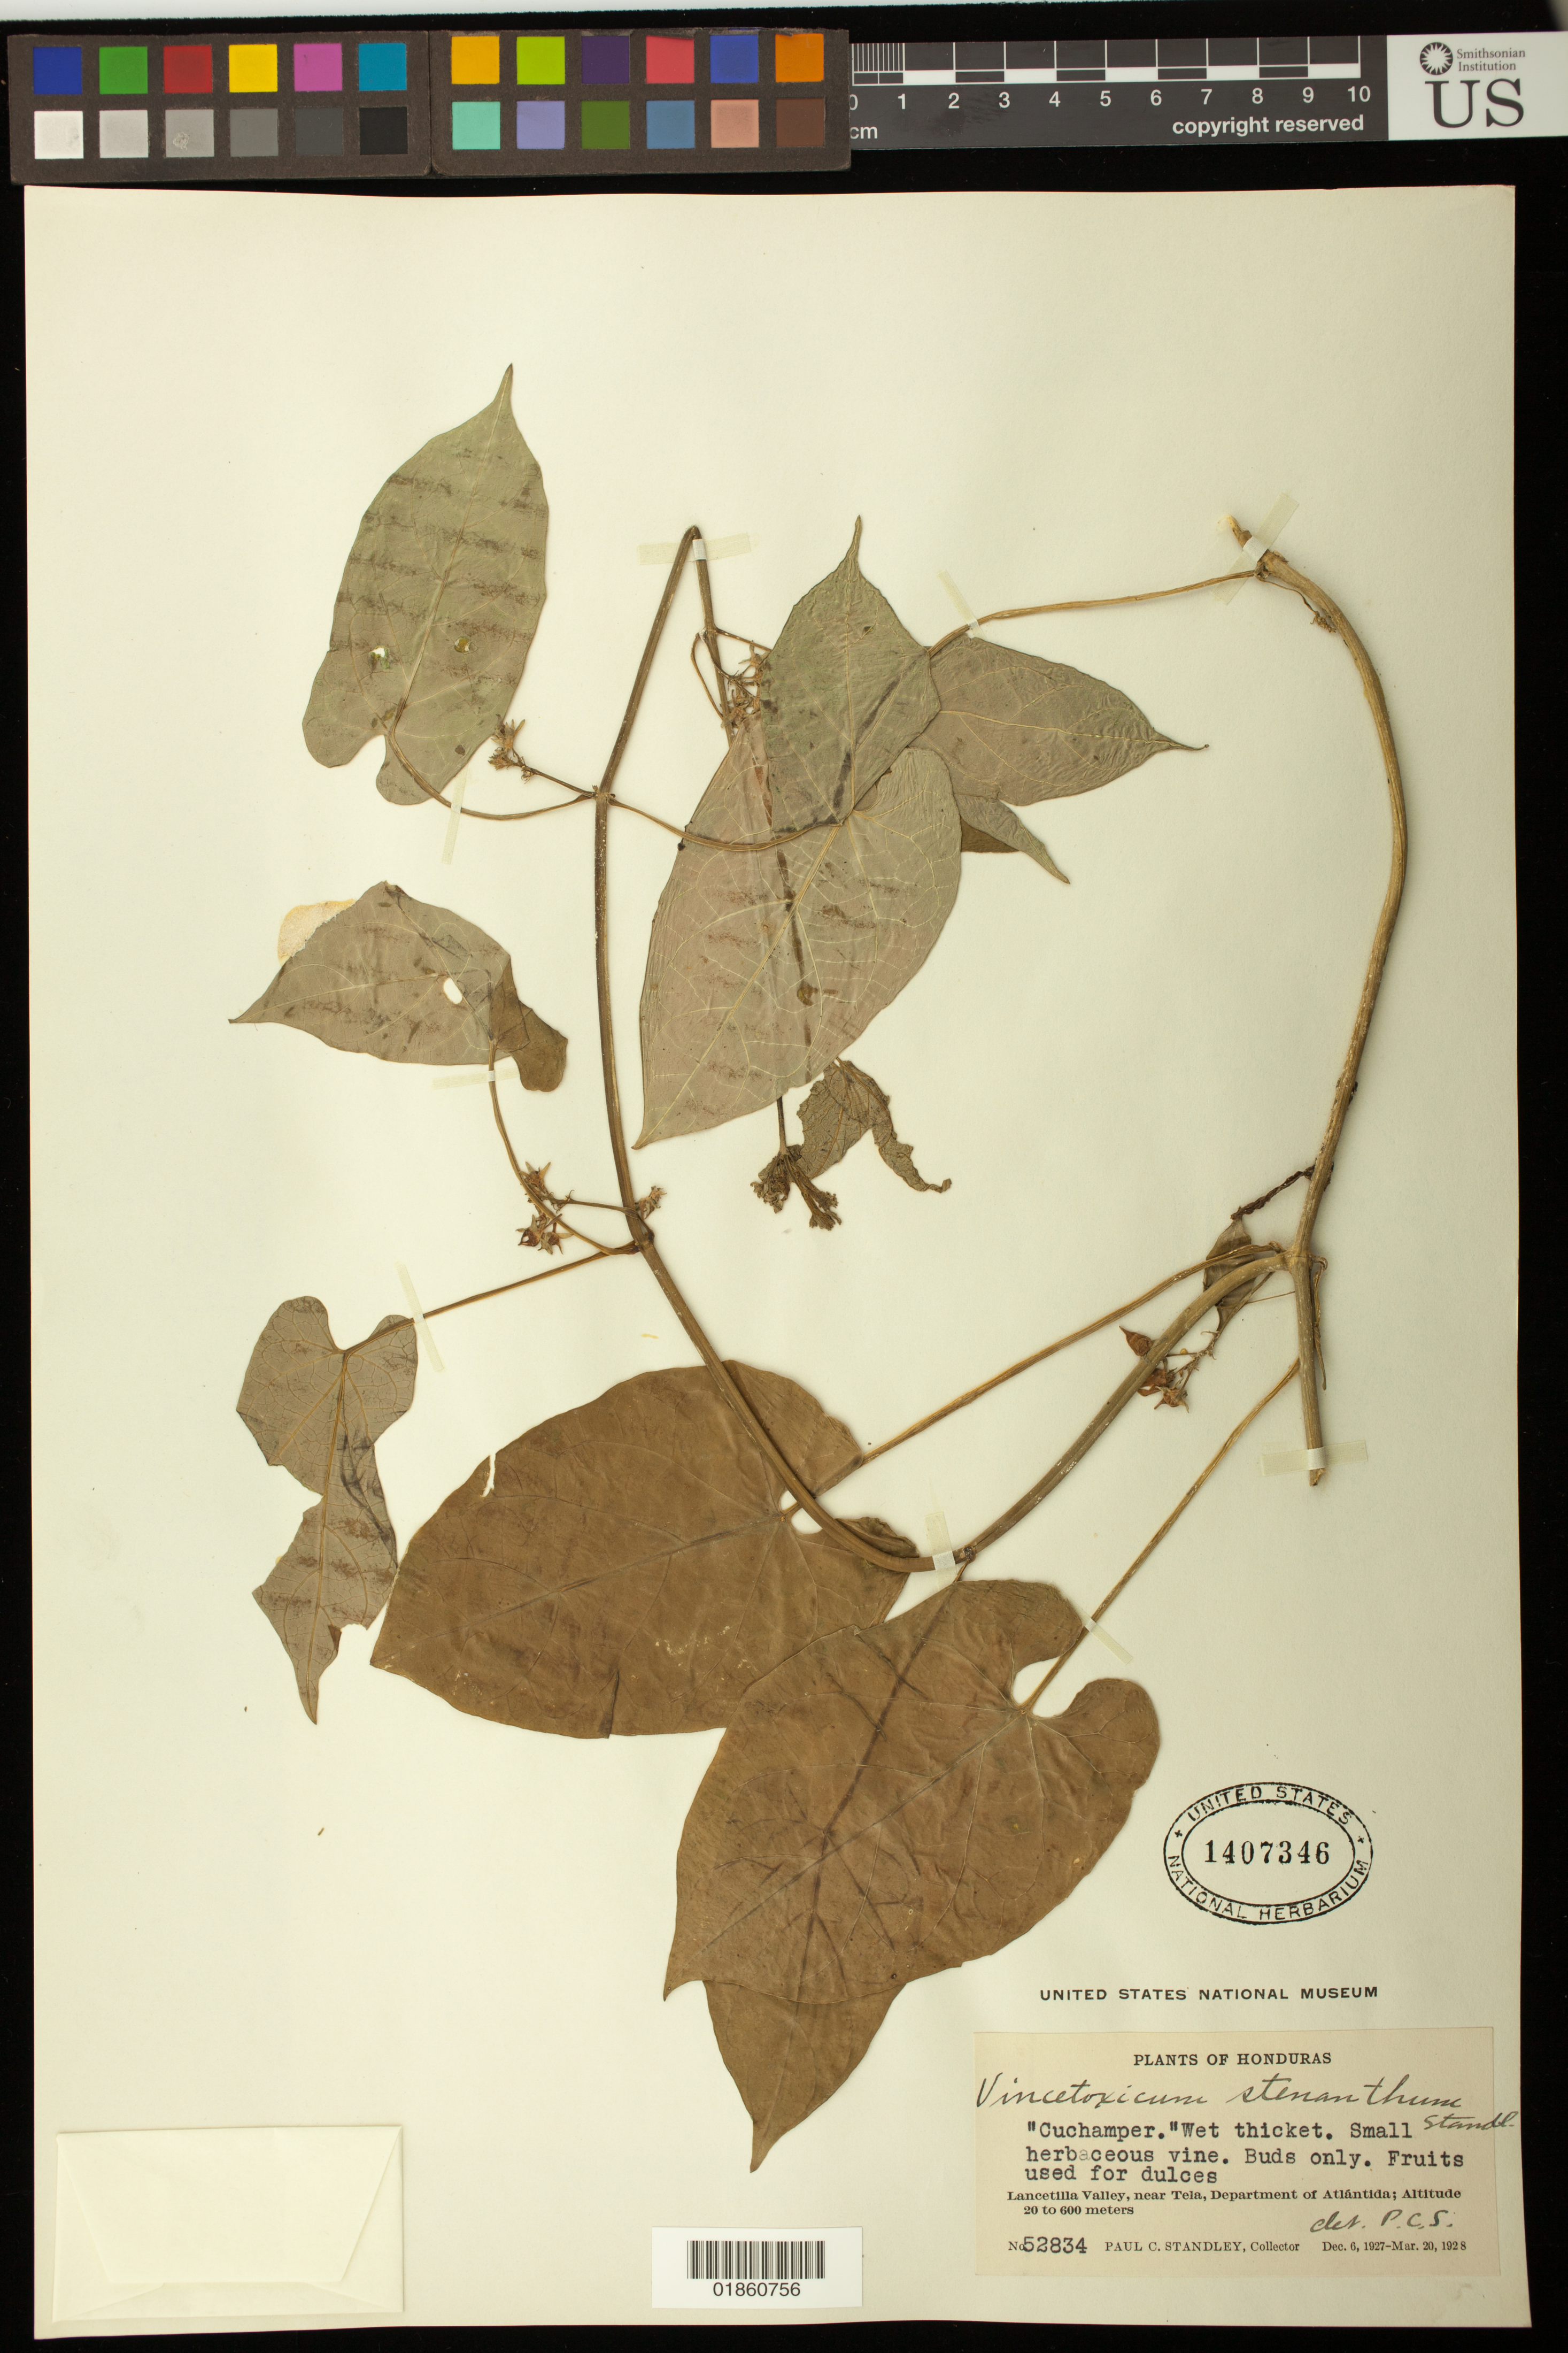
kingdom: Plantae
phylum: Tracheophyta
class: Magnoliopsida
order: Gentianales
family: Apocynaceae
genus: Gonolobus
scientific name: Gonolobus stenanthus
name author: (Standl.) Woodson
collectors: P. C. Standley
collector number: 52834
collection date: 1927-12-06/1928-03-20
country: Honduras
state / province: Atlántida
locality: Lancetilla Valley, near Tela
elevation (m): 20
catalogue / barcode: US 1407346